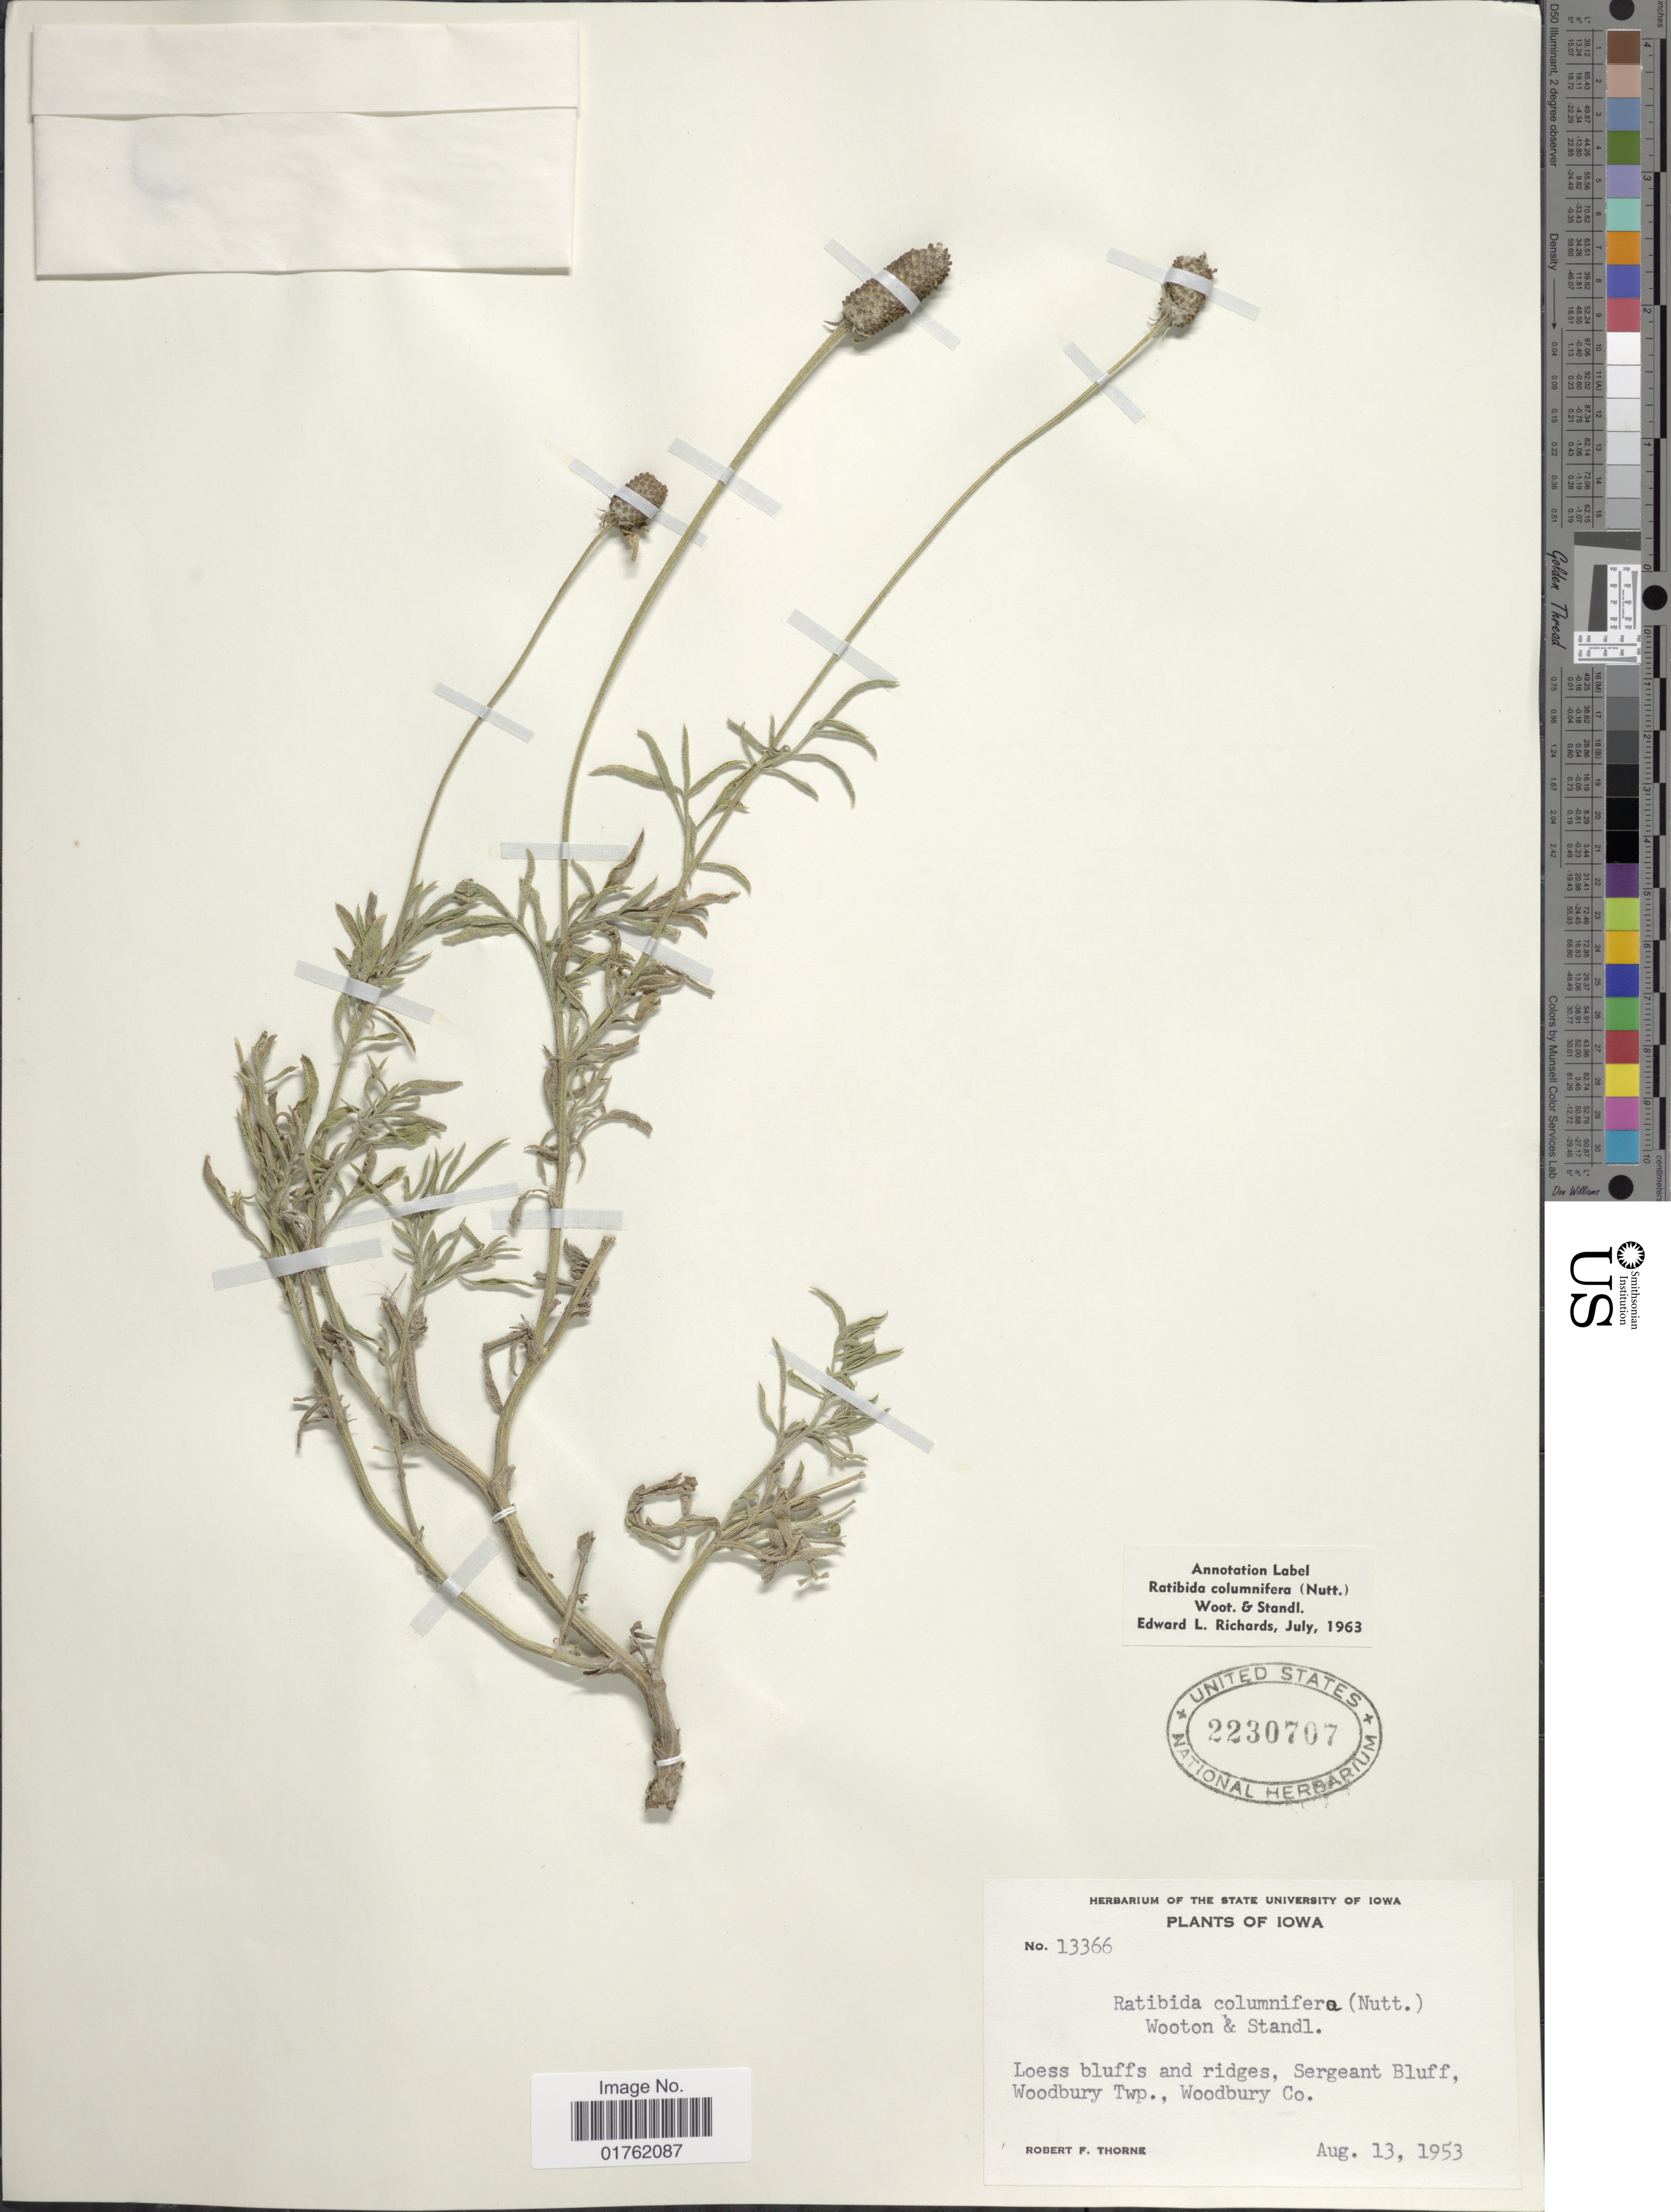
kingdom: Plantae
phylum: Tracheophyta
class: Magnoliopsida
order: Asterales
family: Asteraceae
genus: Ratibida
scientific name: Ratibida columnaris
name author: (Pursh) D. Don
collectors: R. F. Thorne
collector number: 13366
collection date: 1953-08-13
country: United States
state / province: Iowa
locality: Loess bluff and ridge, Sergeant Bluff, Woodbury Twp., Woodbury Co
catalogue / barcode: US 2230707